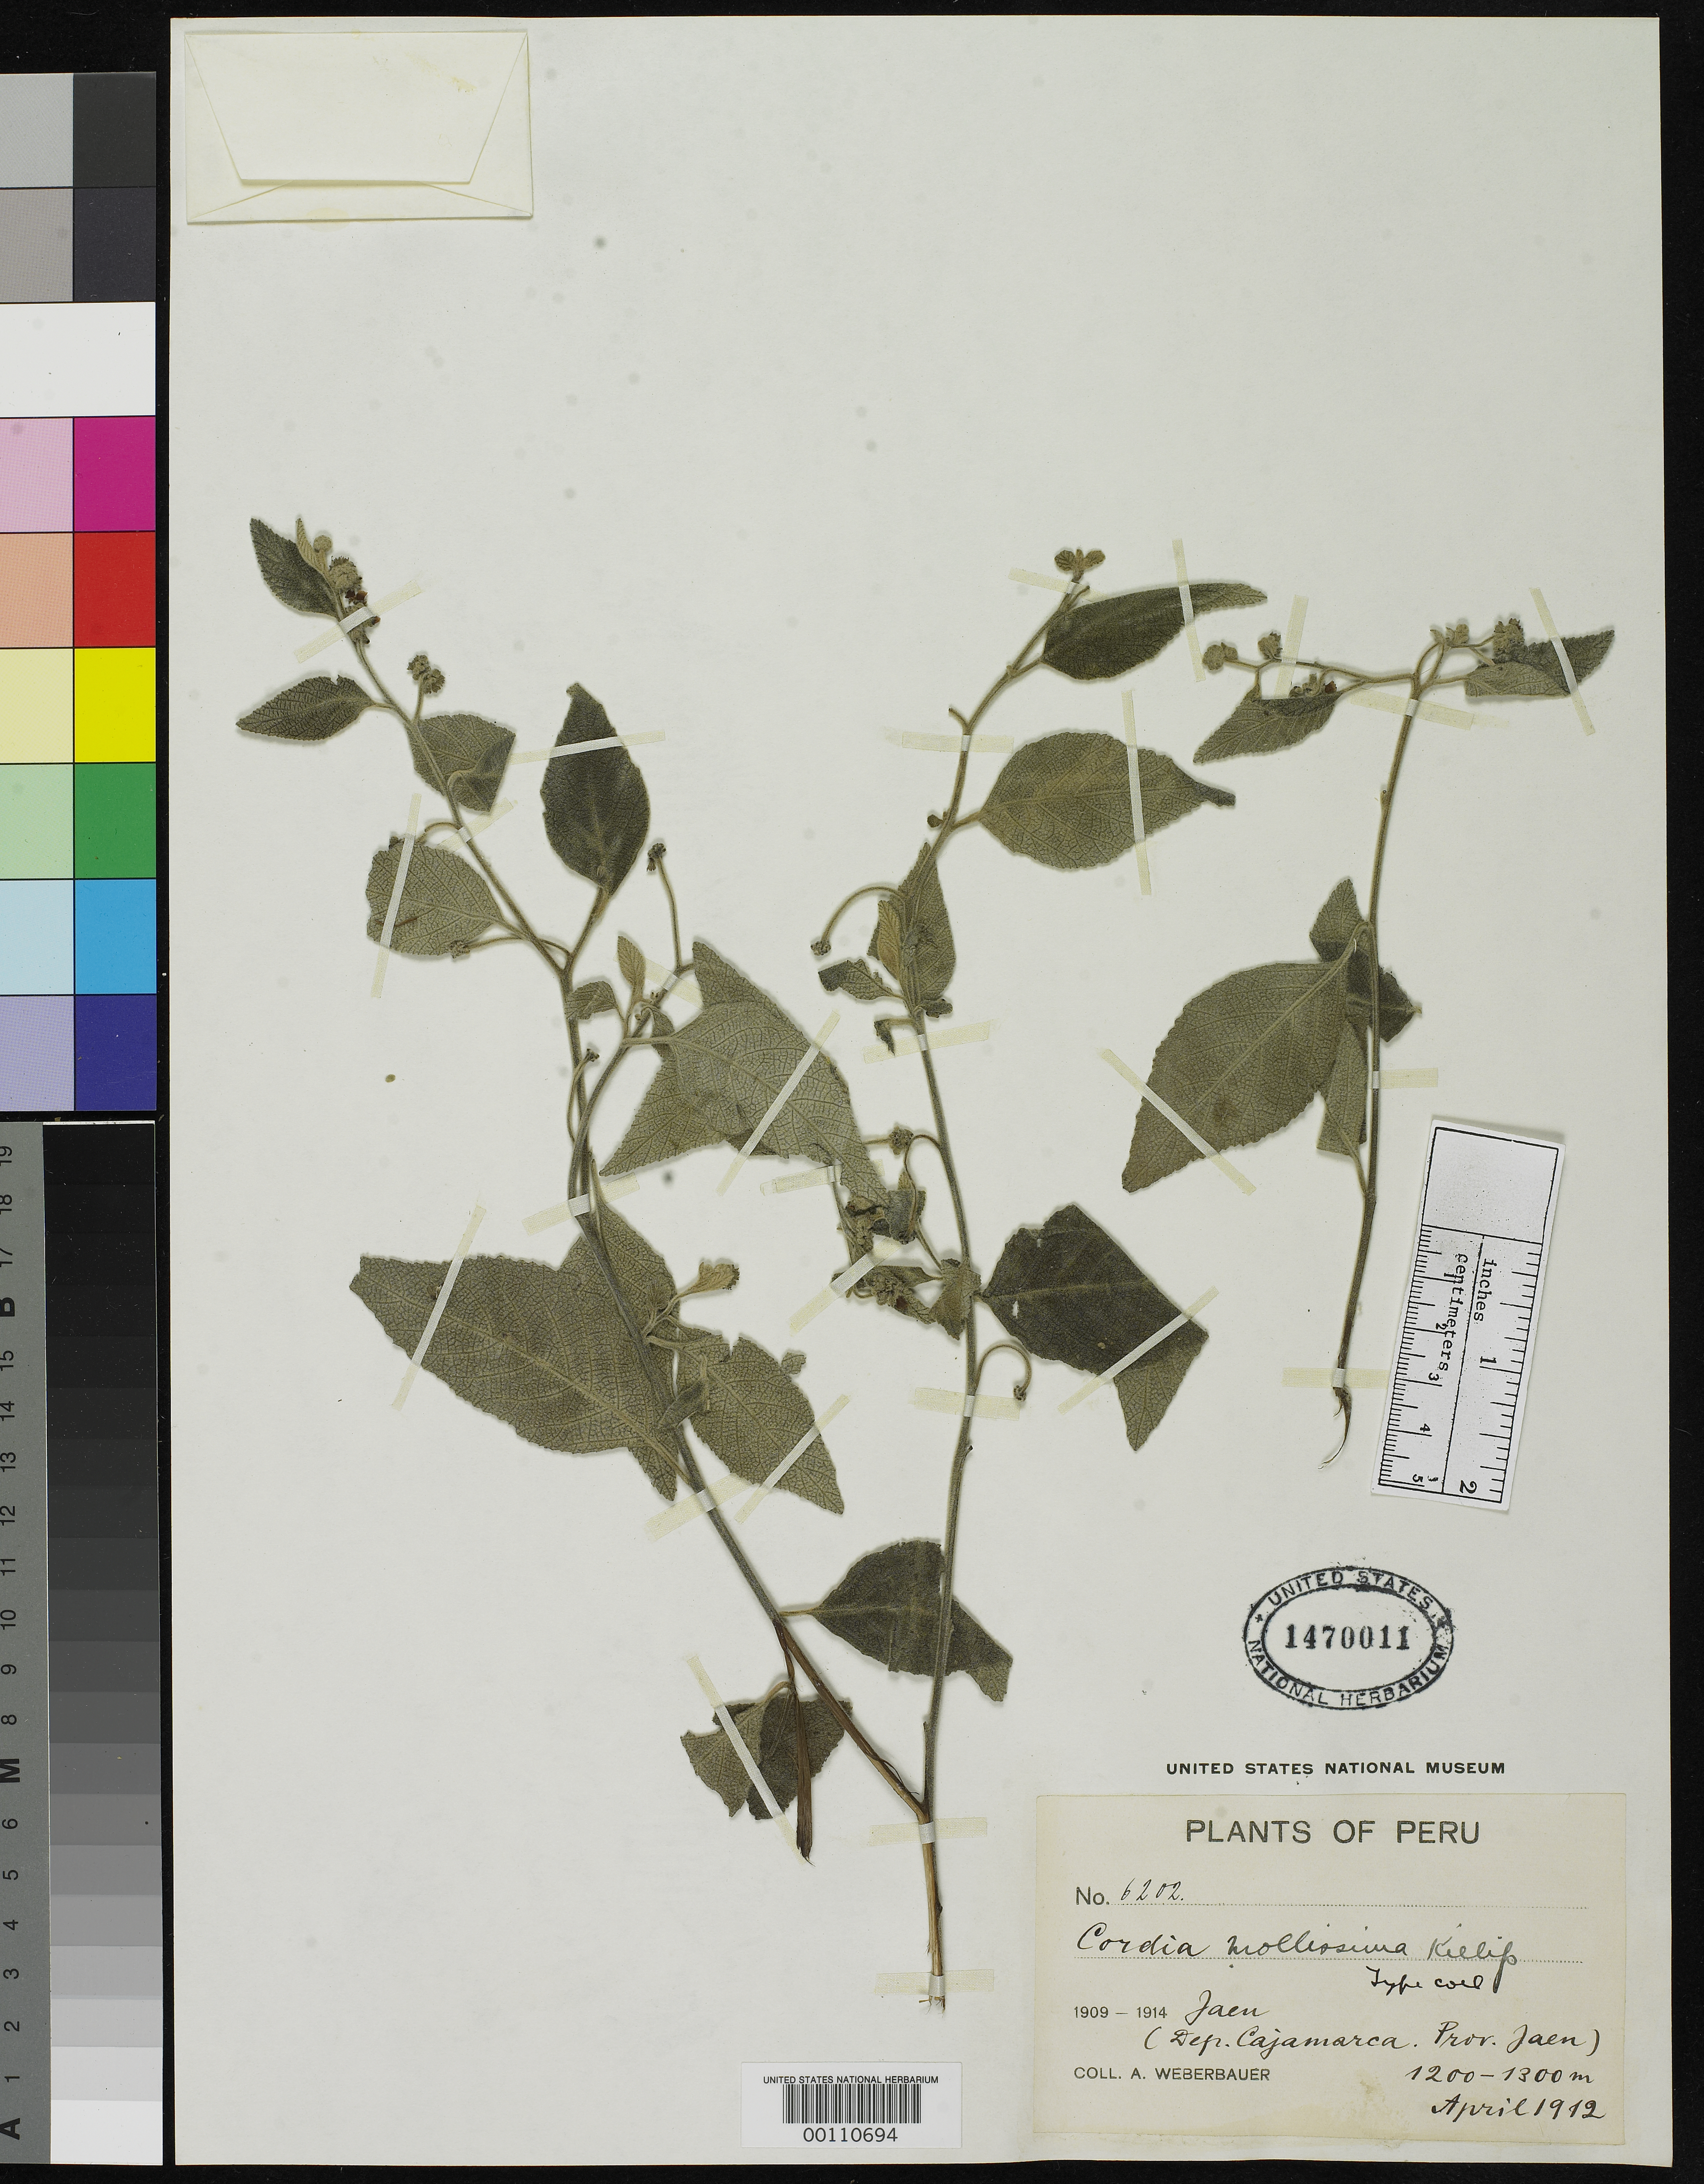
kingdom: Plantae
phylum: Tracheophyta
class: Magnoliopsida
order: Boraginales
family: Cordiaceae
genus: Cordia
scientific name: Cordia mollissima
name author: Killip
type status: Isotype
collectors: A. Weberbauer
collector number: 6202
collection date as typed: Apr 1912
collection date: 1912-04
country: Peru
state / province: Cajamarca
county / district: Jaén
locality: Jaén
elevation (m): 1200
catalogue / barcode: US 1470011